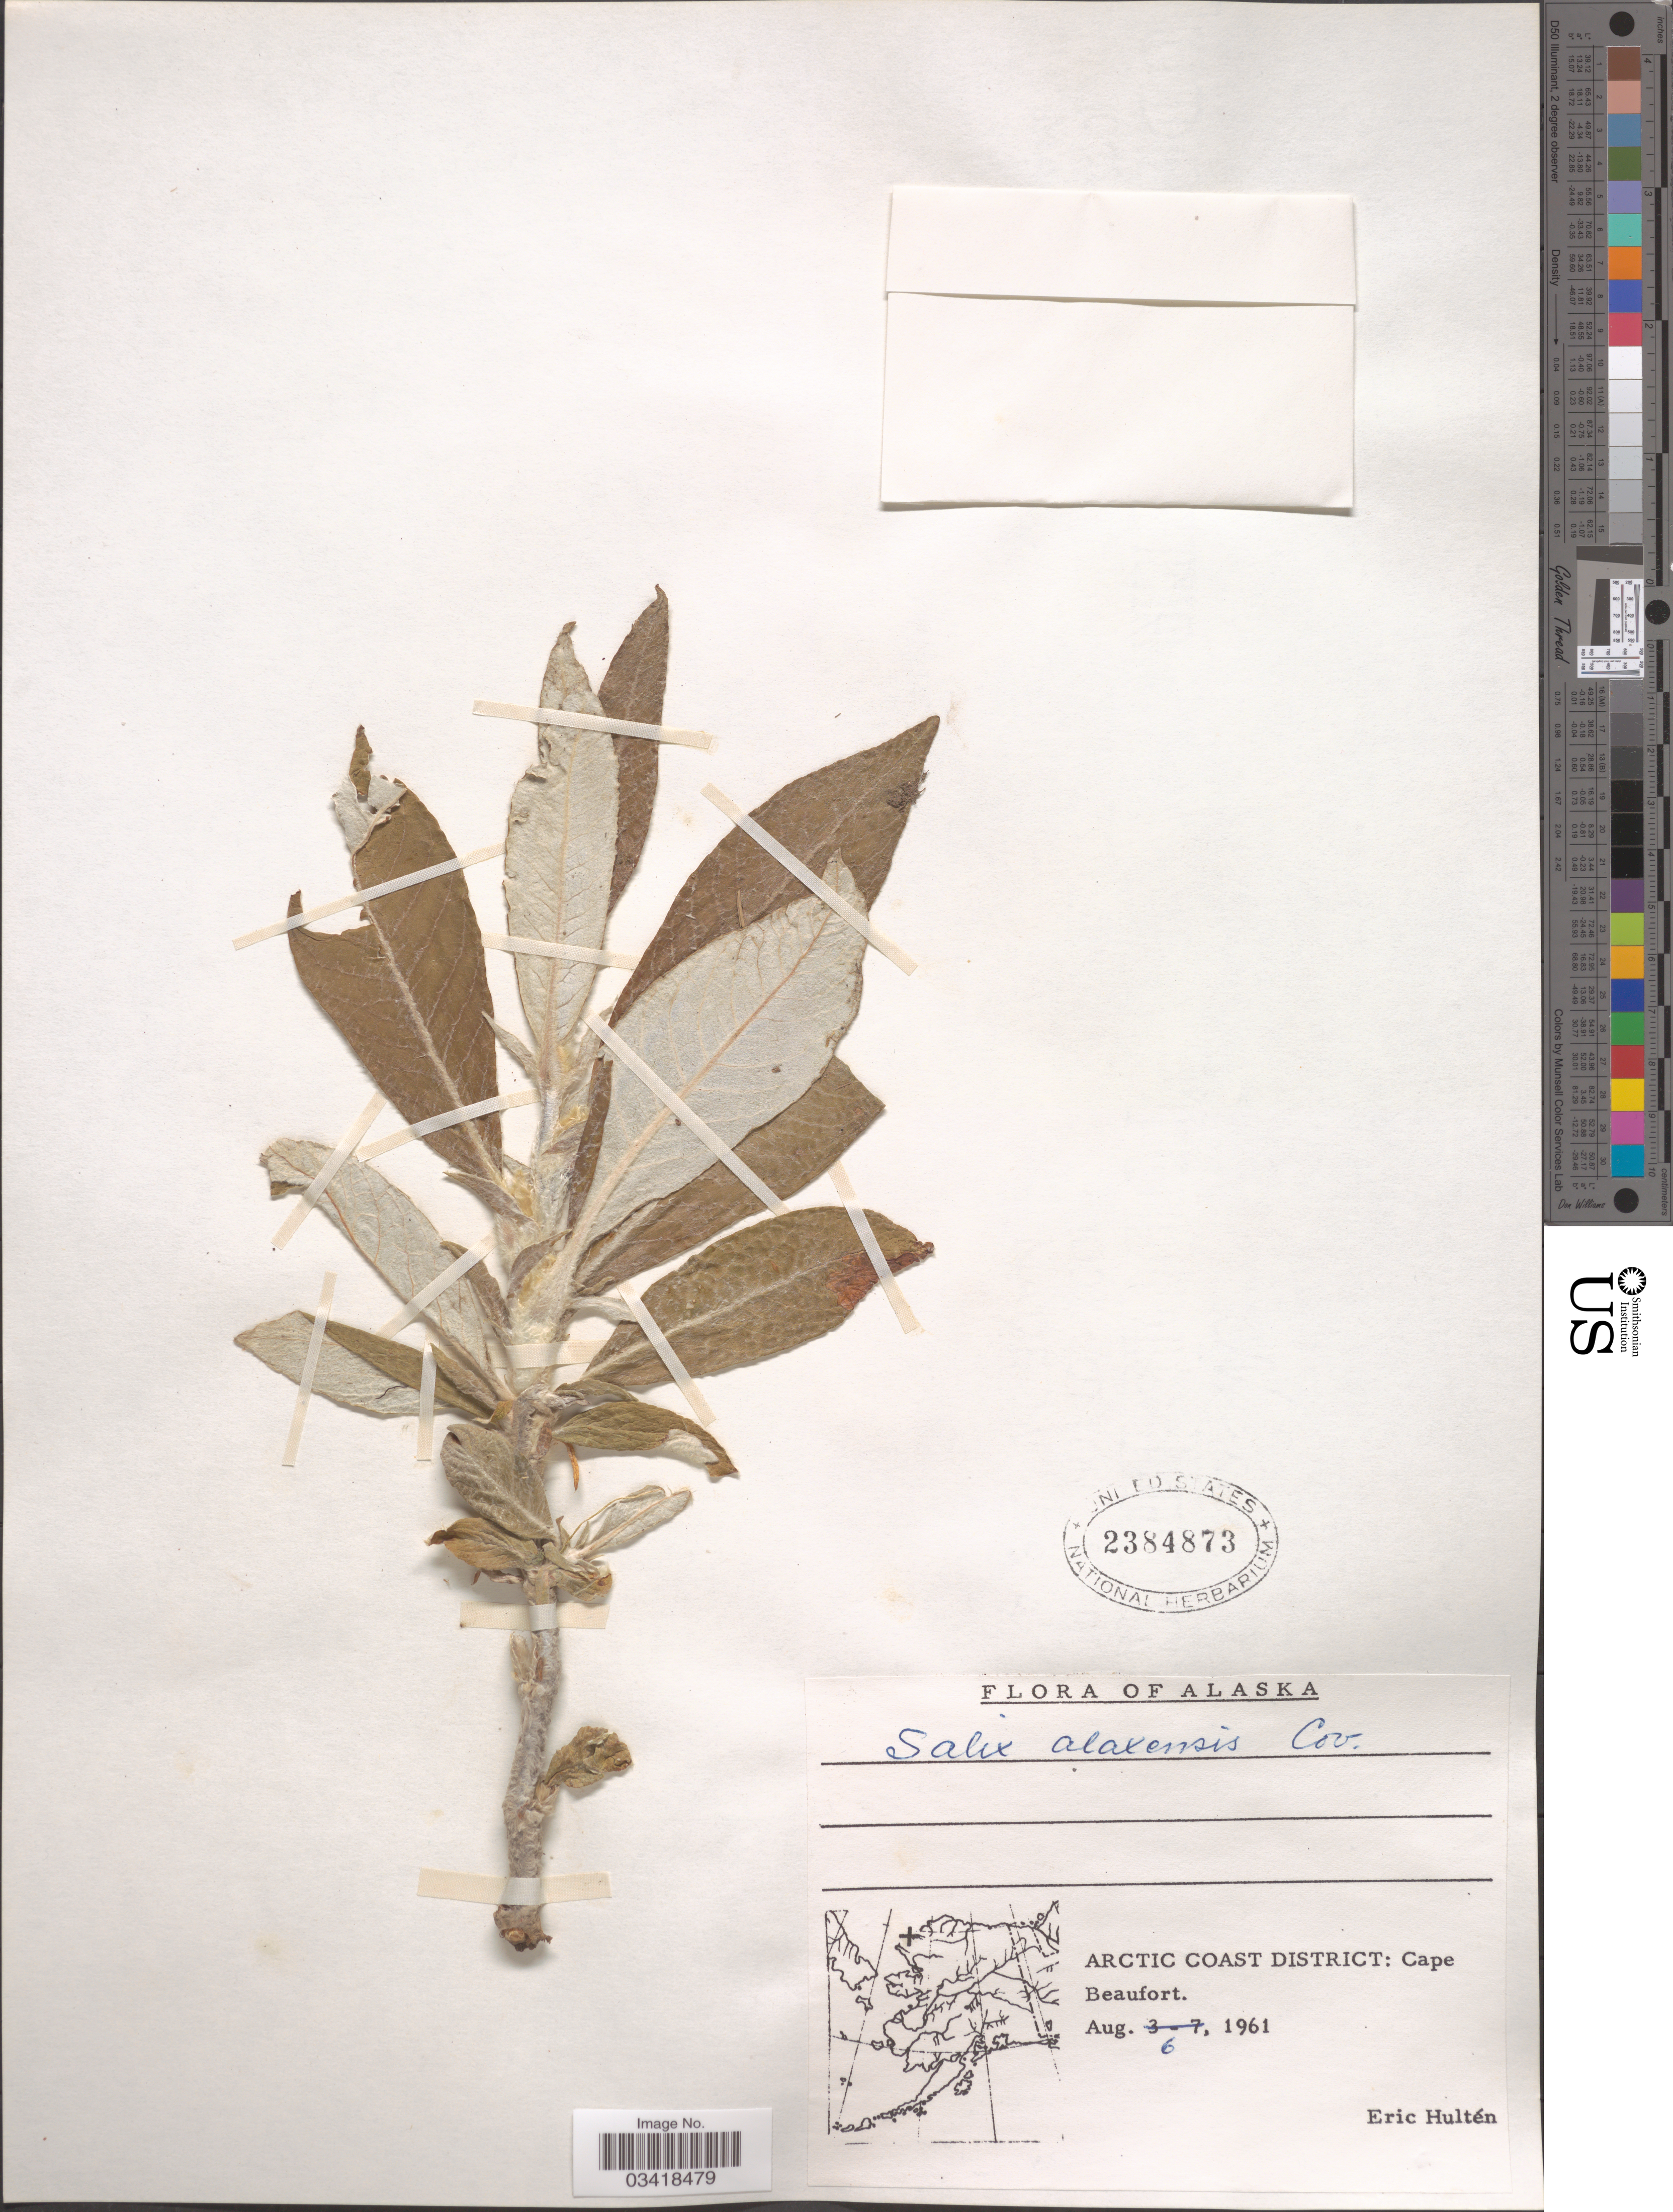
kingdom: Plantae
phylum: Tracheophyta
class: Magnoliopsida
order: Malpighiales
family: Salicaceae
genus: Salix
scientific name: Salix alaxensis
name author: (Andersson) Coville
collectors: E. G. Hultén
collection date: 1961-08-06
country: United States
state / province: Alaska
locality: Arctic Coast District: Cape Beaufort.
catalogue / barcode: US 2384873